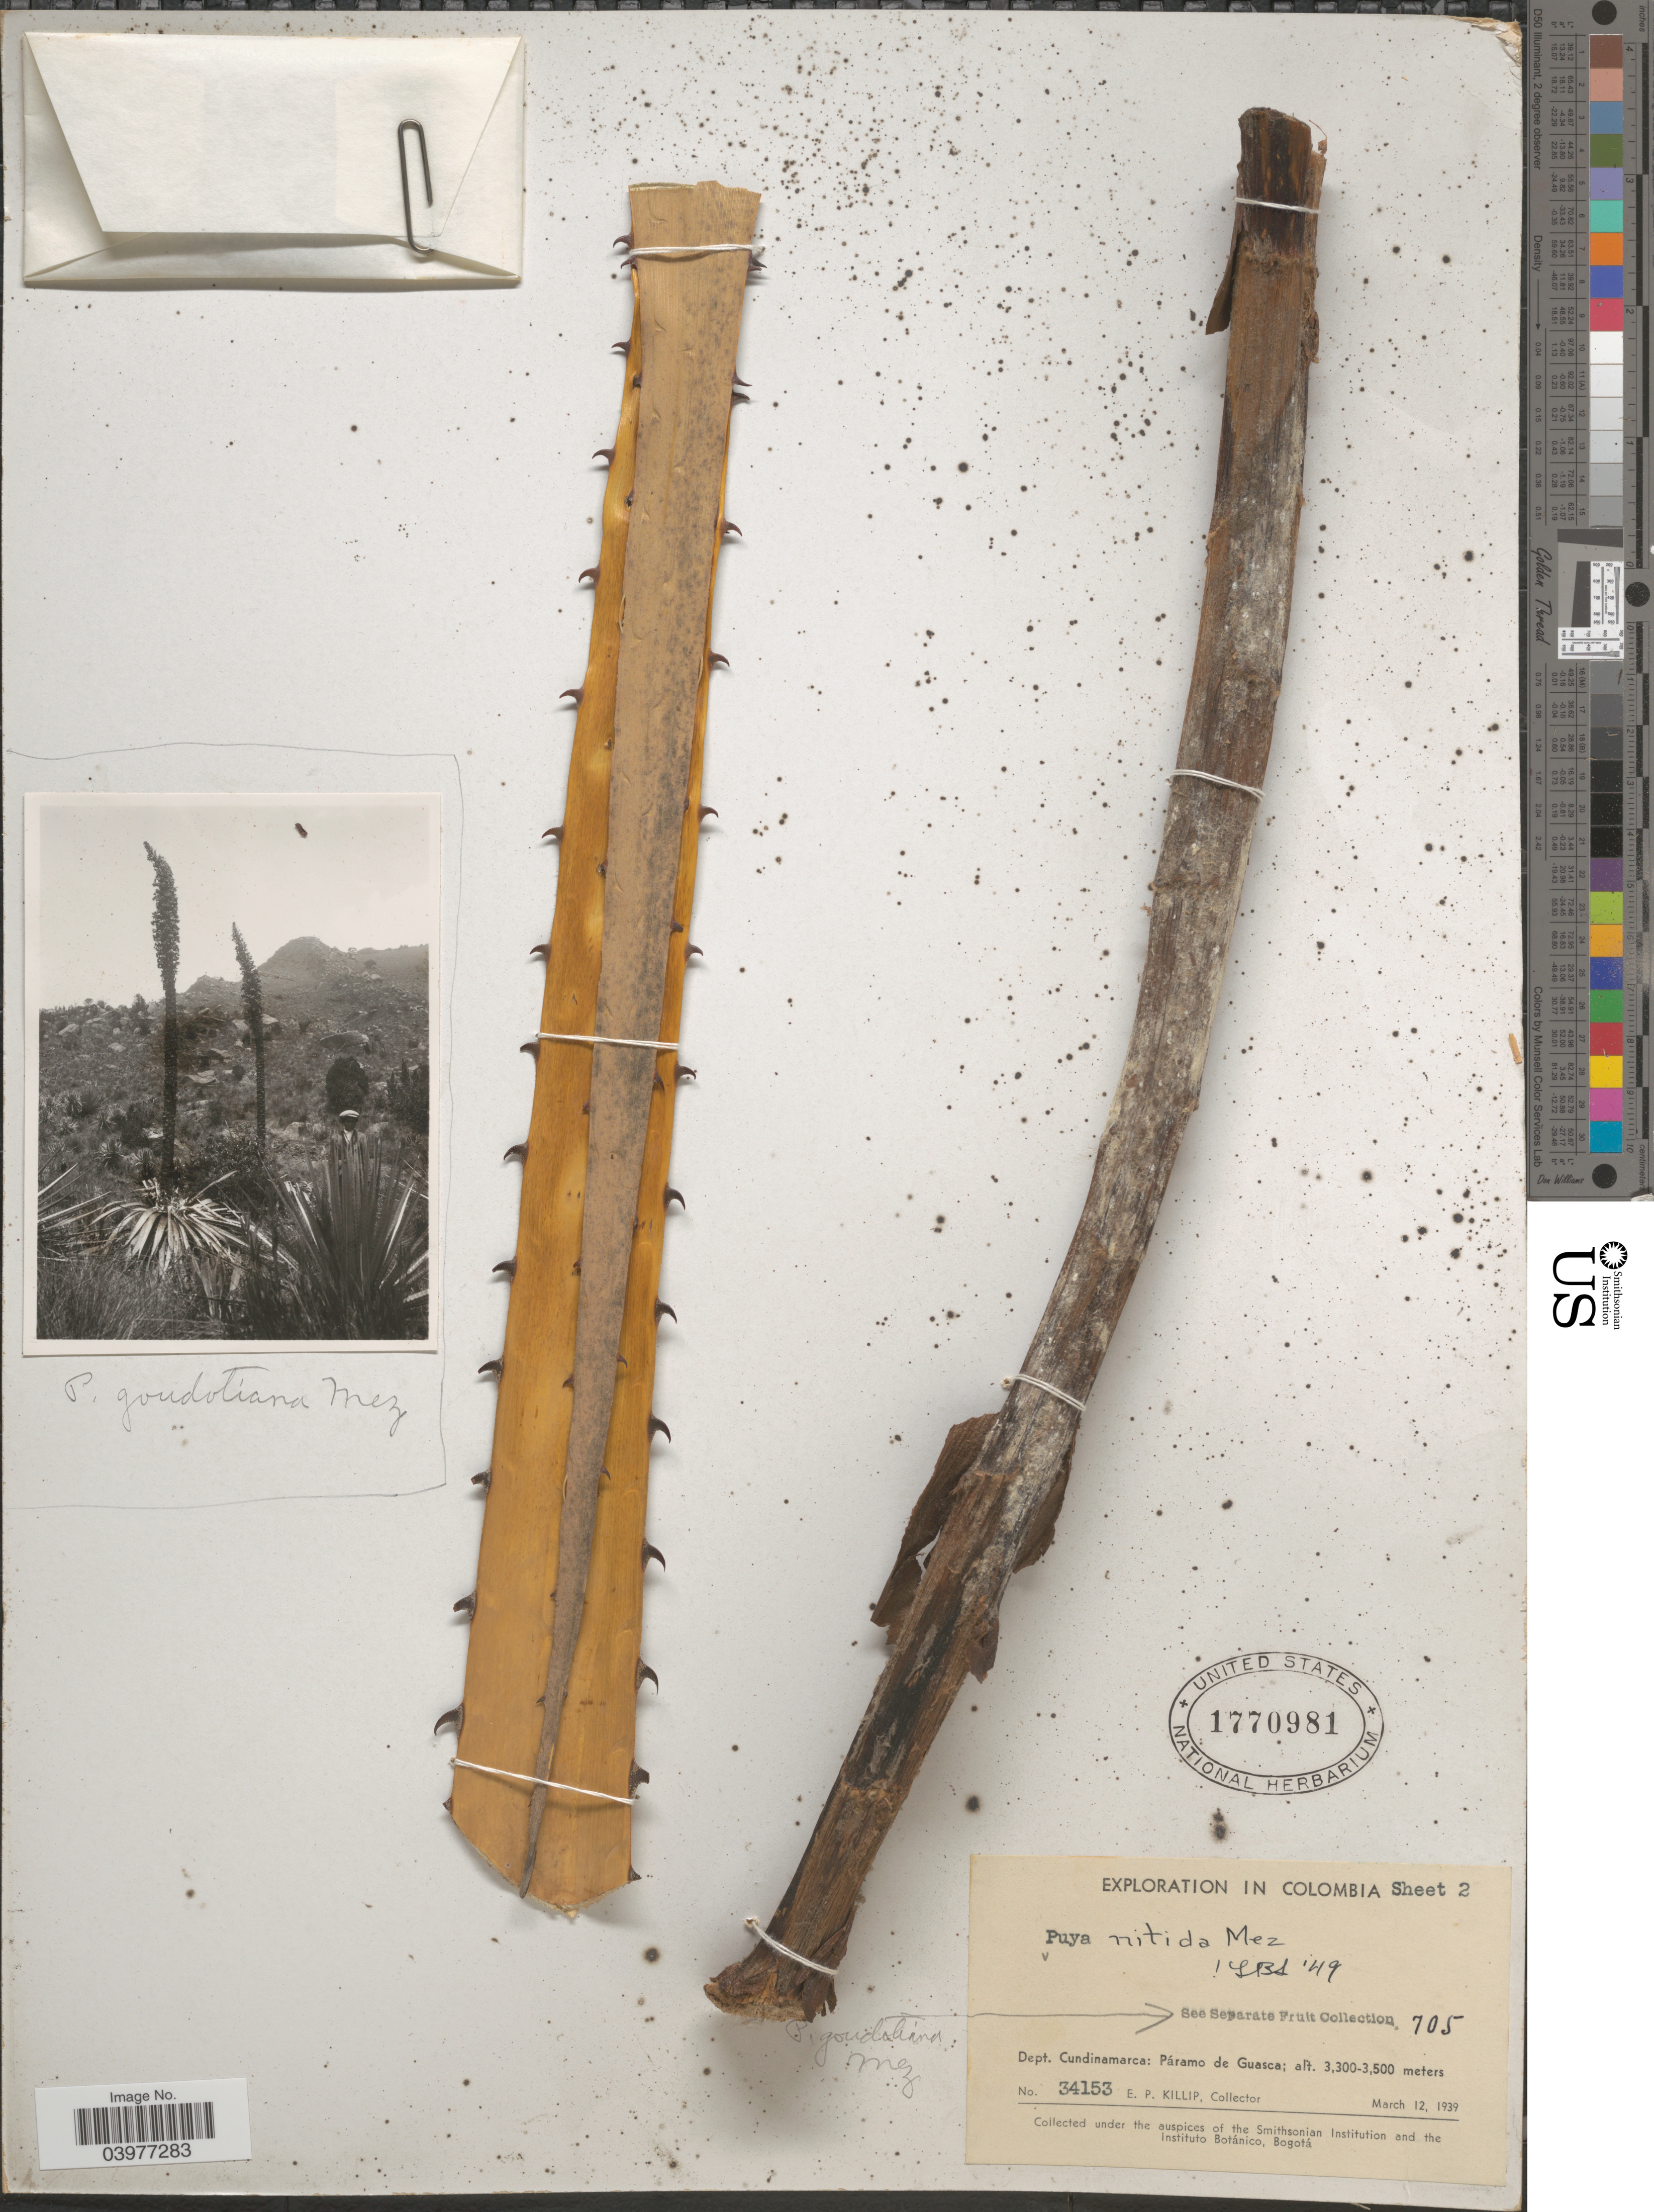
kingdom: Plantae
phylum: Tracheophyta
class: Liliopsida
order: Poales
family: Bromeliaceae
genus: Puya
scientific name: Puya goudotiana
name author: Mez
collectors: E. P. Killip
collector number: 34153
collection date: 1939-03-12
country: Colombia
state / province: Cundinamarca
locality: Dept. Cundinamarca: Páramo de Guasca.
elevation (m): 3300